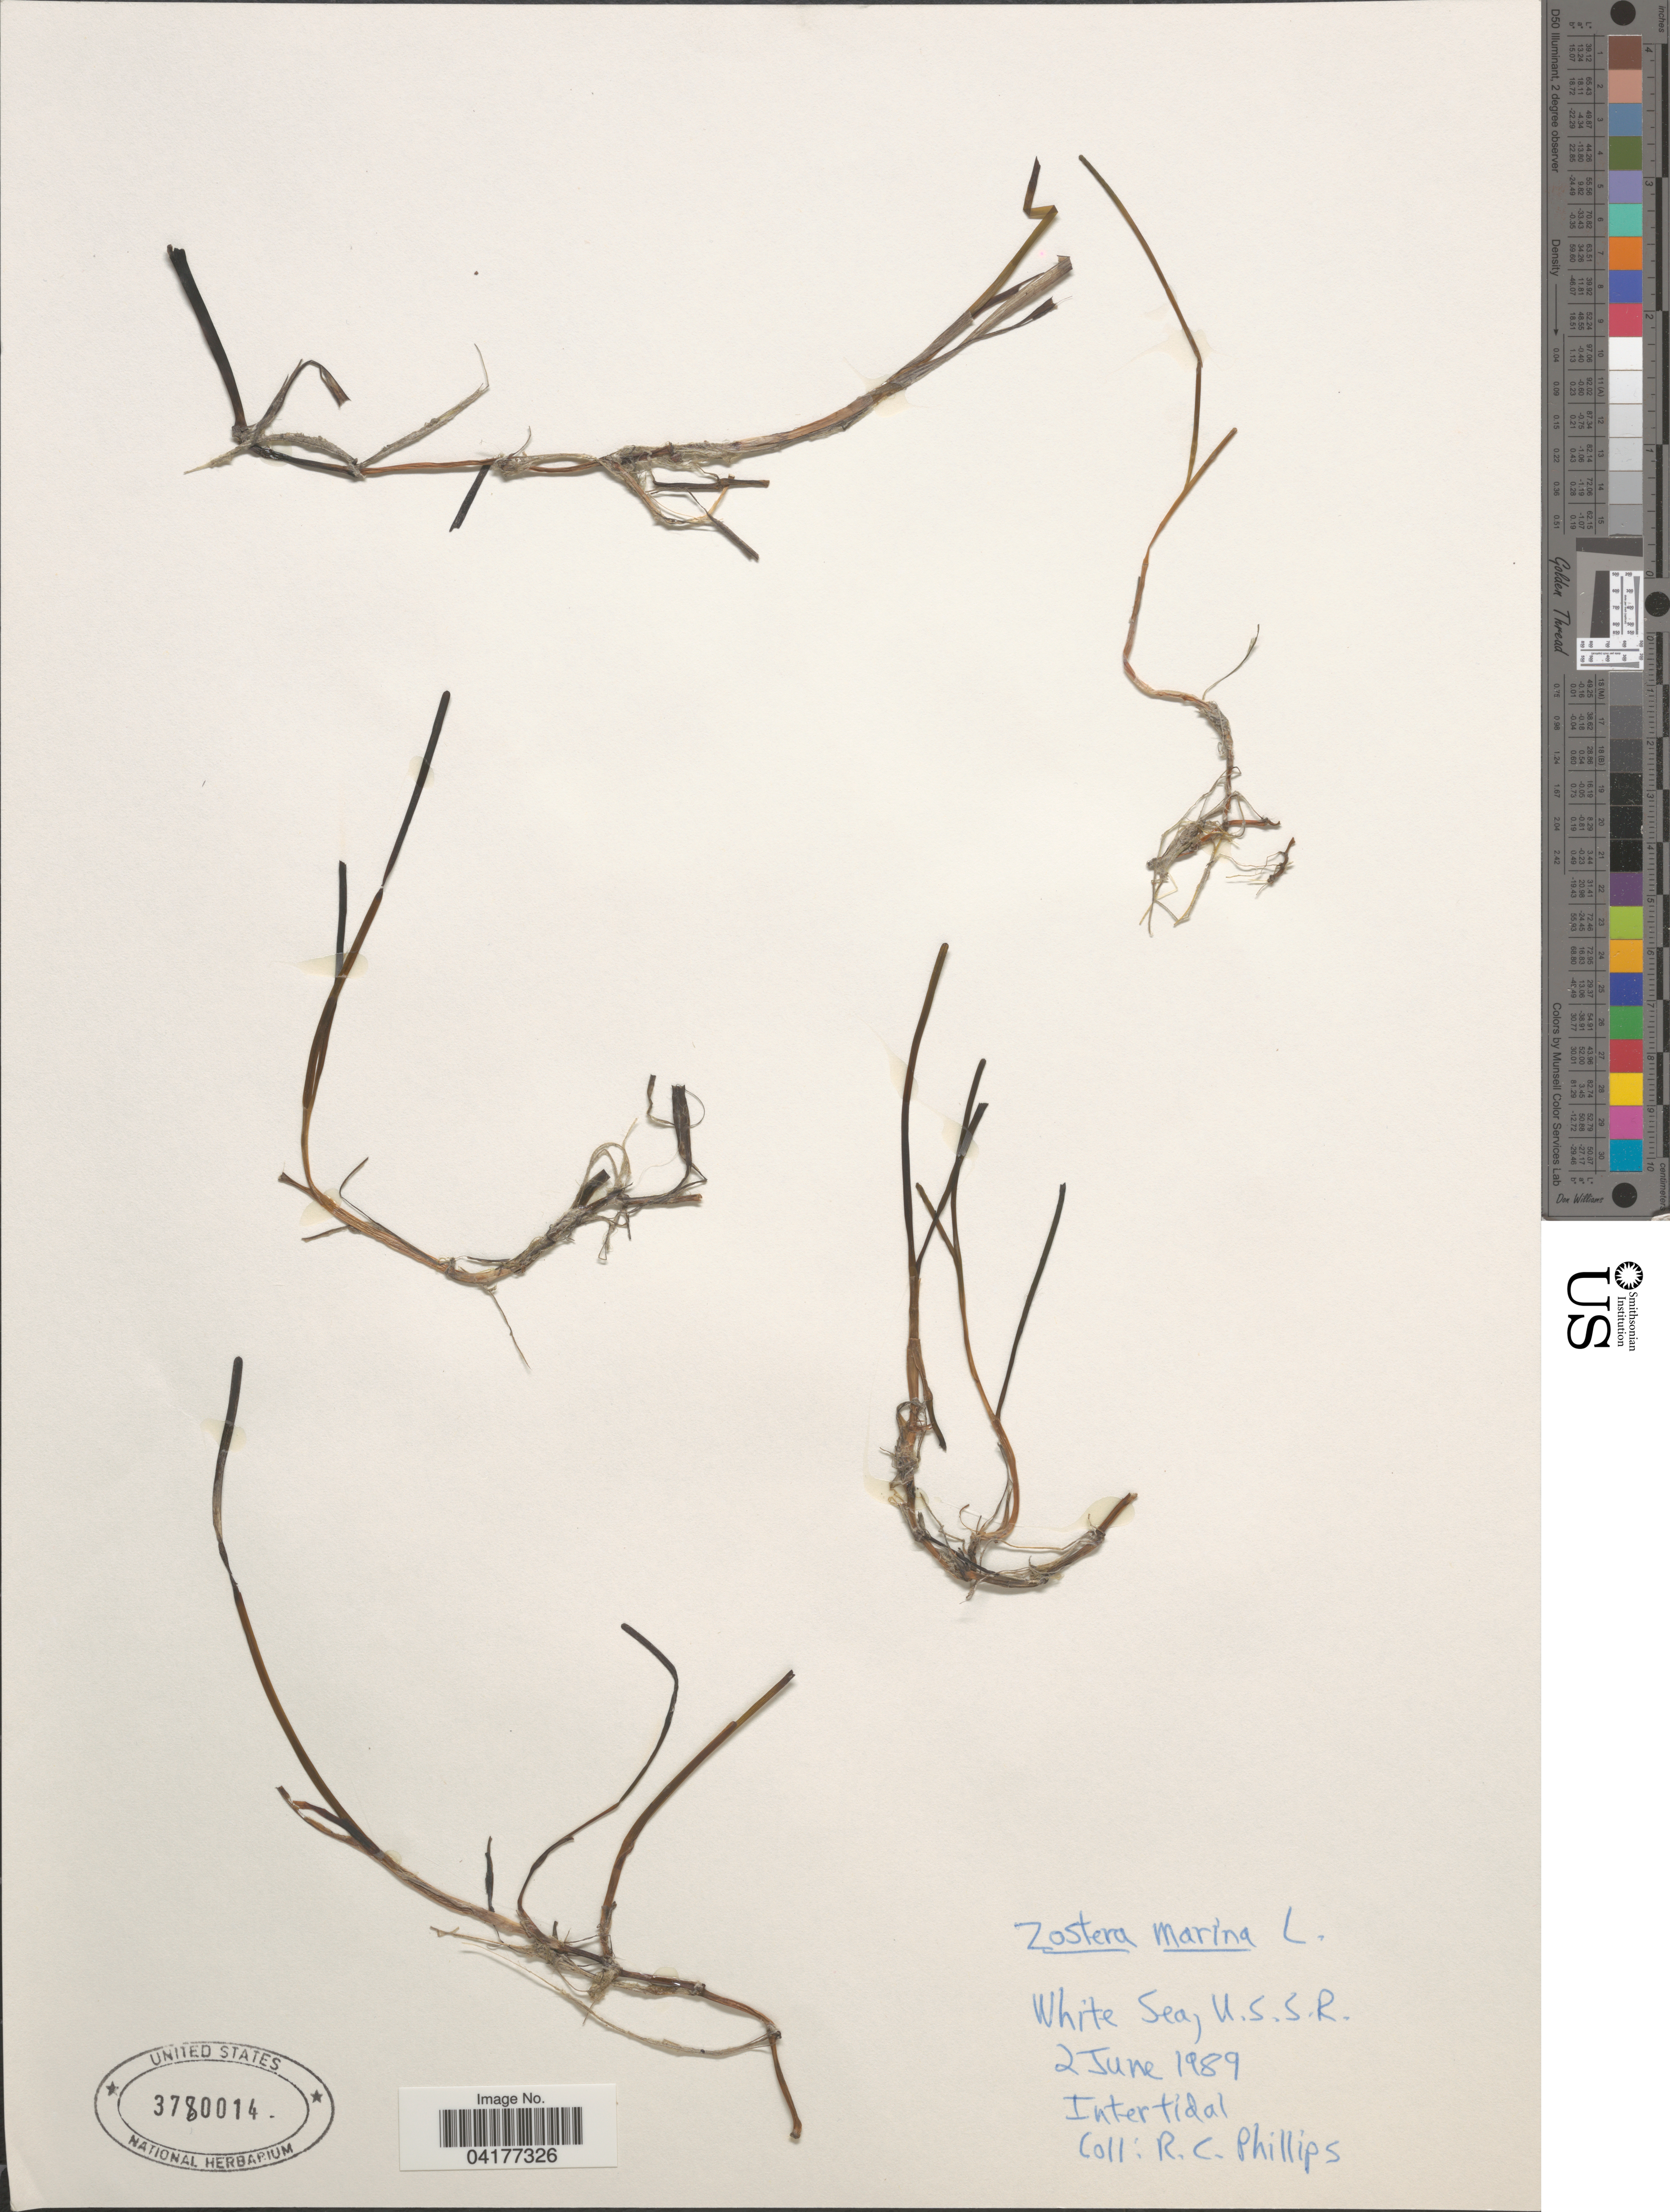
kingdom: Plantae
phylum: Tracheophyta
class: Liliopsida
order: Alismatales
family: Zosteraceae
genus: Zostera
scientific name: Zostera marina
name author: L.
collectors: R. C. Phillips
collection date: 1989-06-02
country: Russian Federation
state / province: Arkhangelsk / Karelia / Murmansk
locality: White Sea, U.S.S.R.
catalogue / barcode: US 3780014